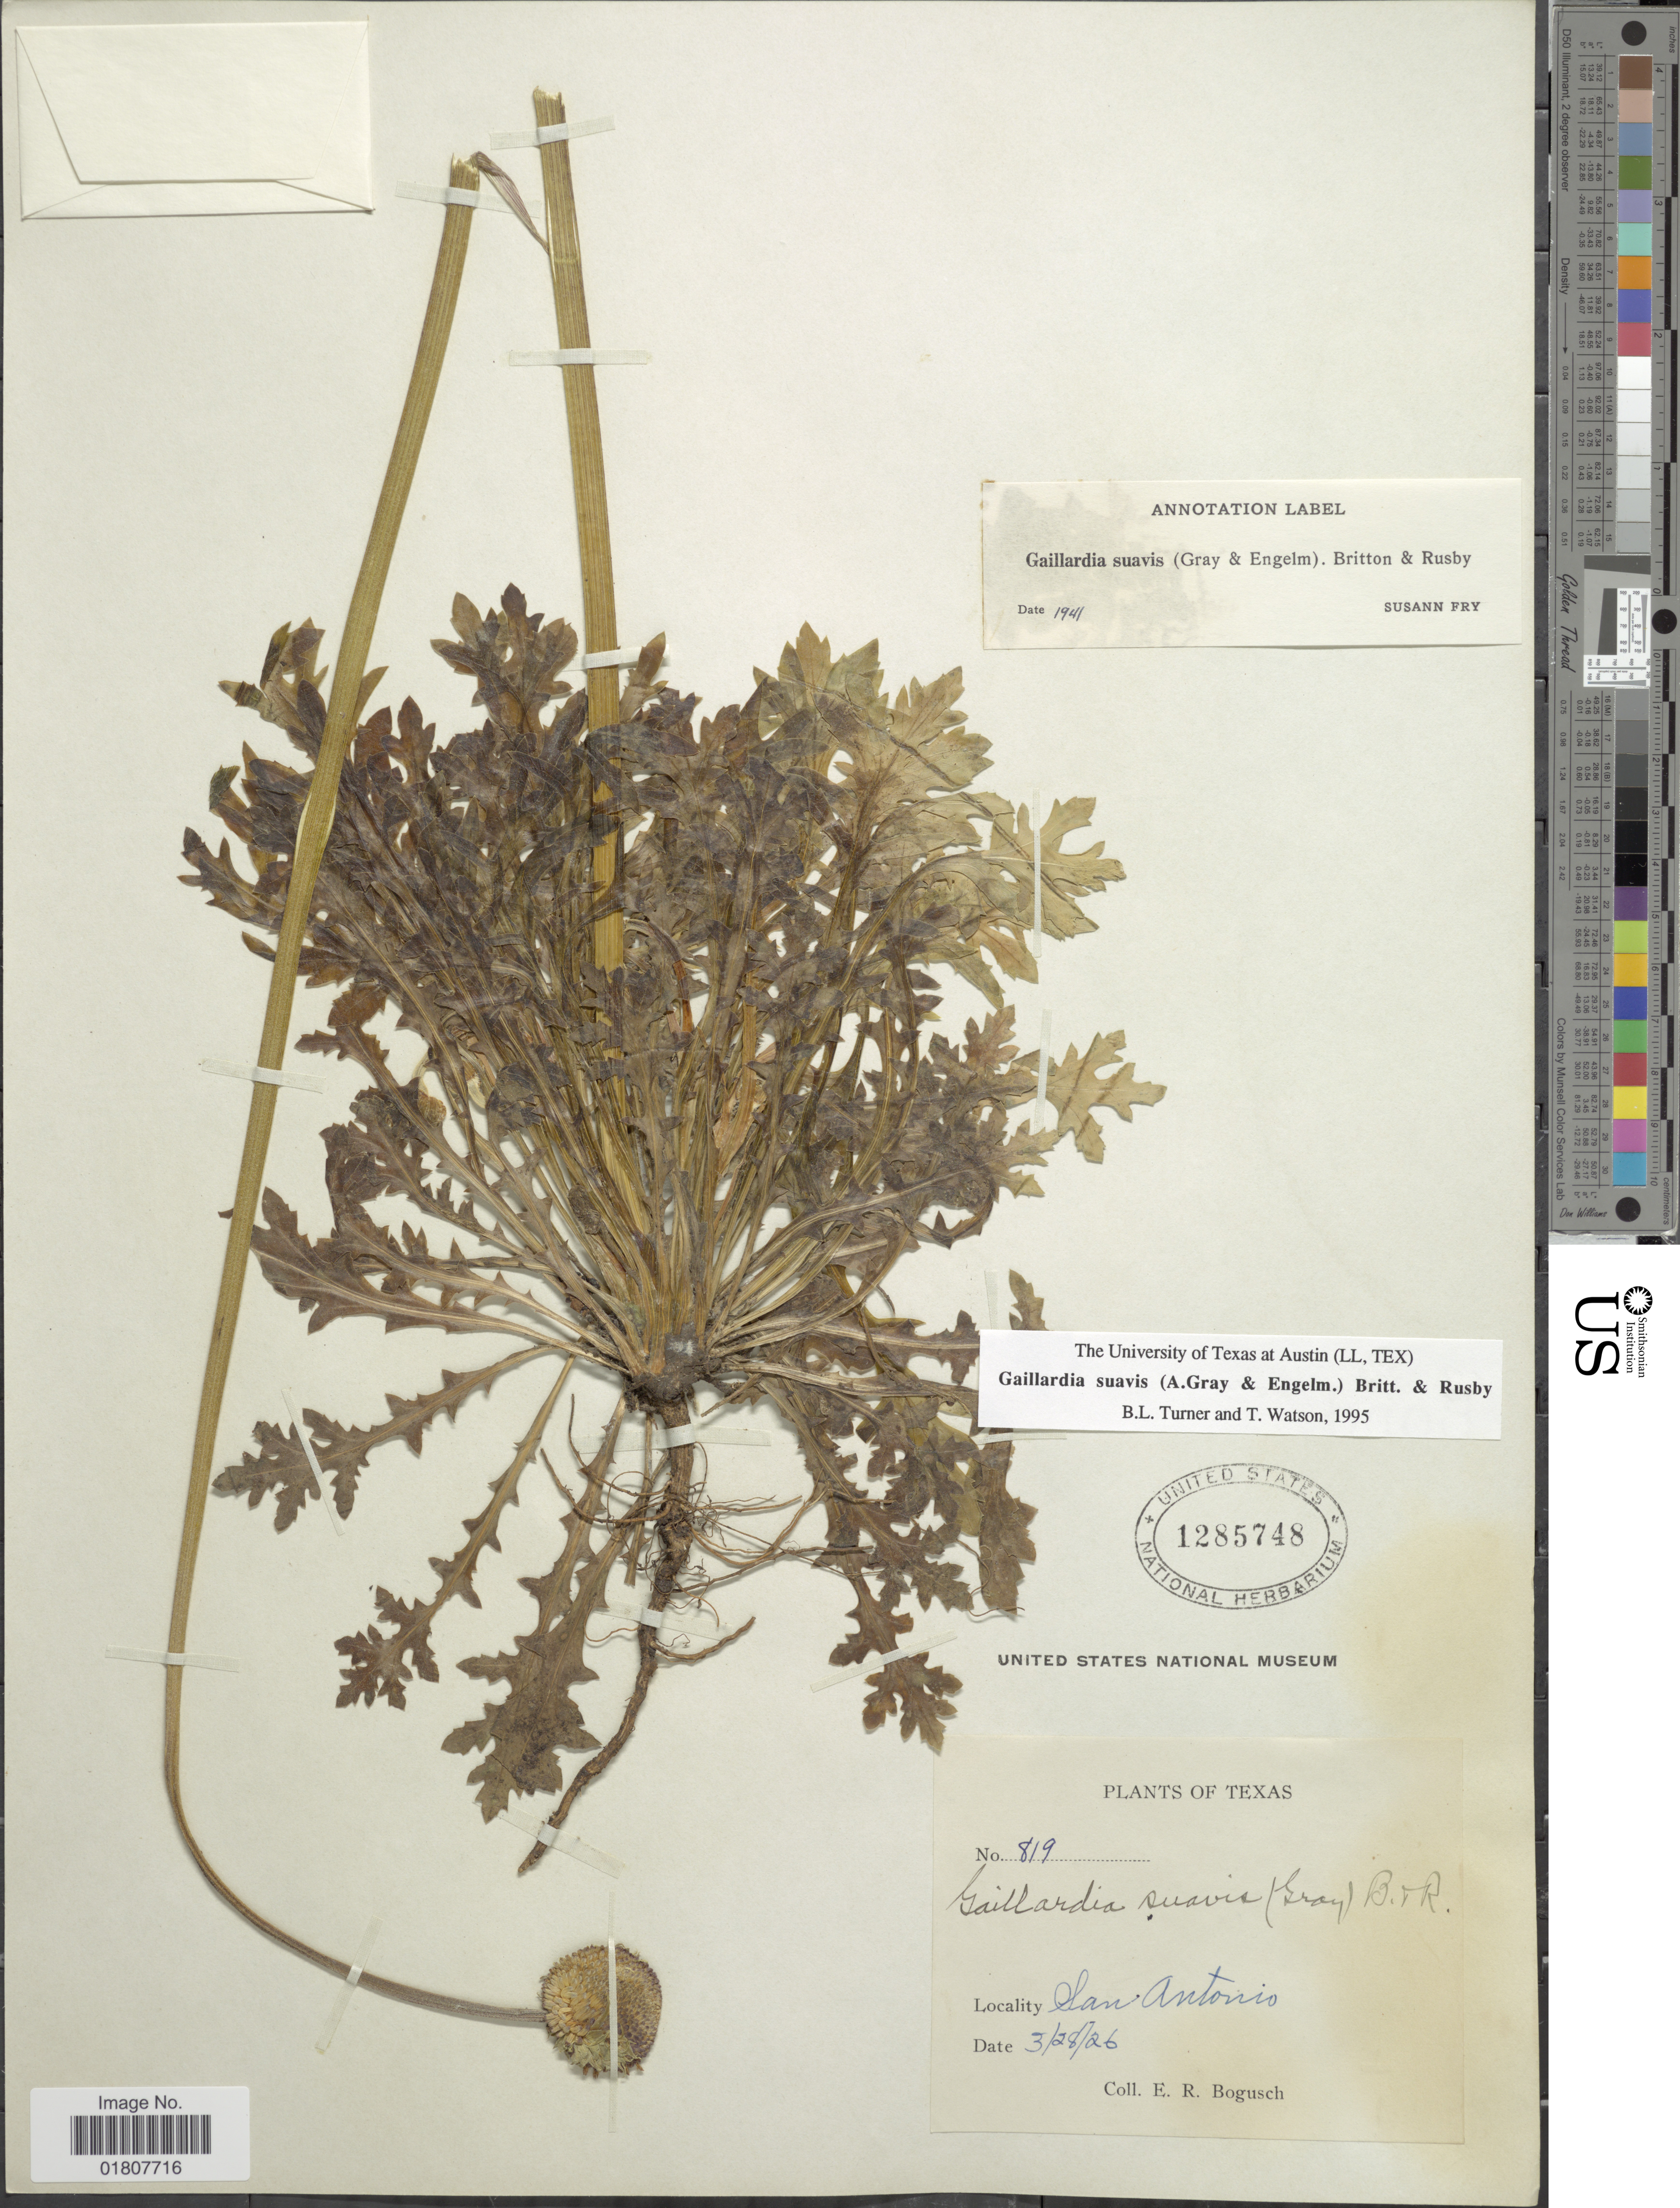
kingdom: Plantae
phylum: Tracheophyta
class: Magnoliopsida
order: Asterales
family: Asteraceae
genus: Gaillardia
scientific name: Gaillardia suavis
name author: (A. Gray & Engelm.) Britton & Rusby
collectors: E. Bogusch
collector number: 819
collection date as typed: Transcribed d/m/y: 28/3/26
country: United States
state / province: Texas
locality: San Antonio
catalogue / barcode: US 1285748